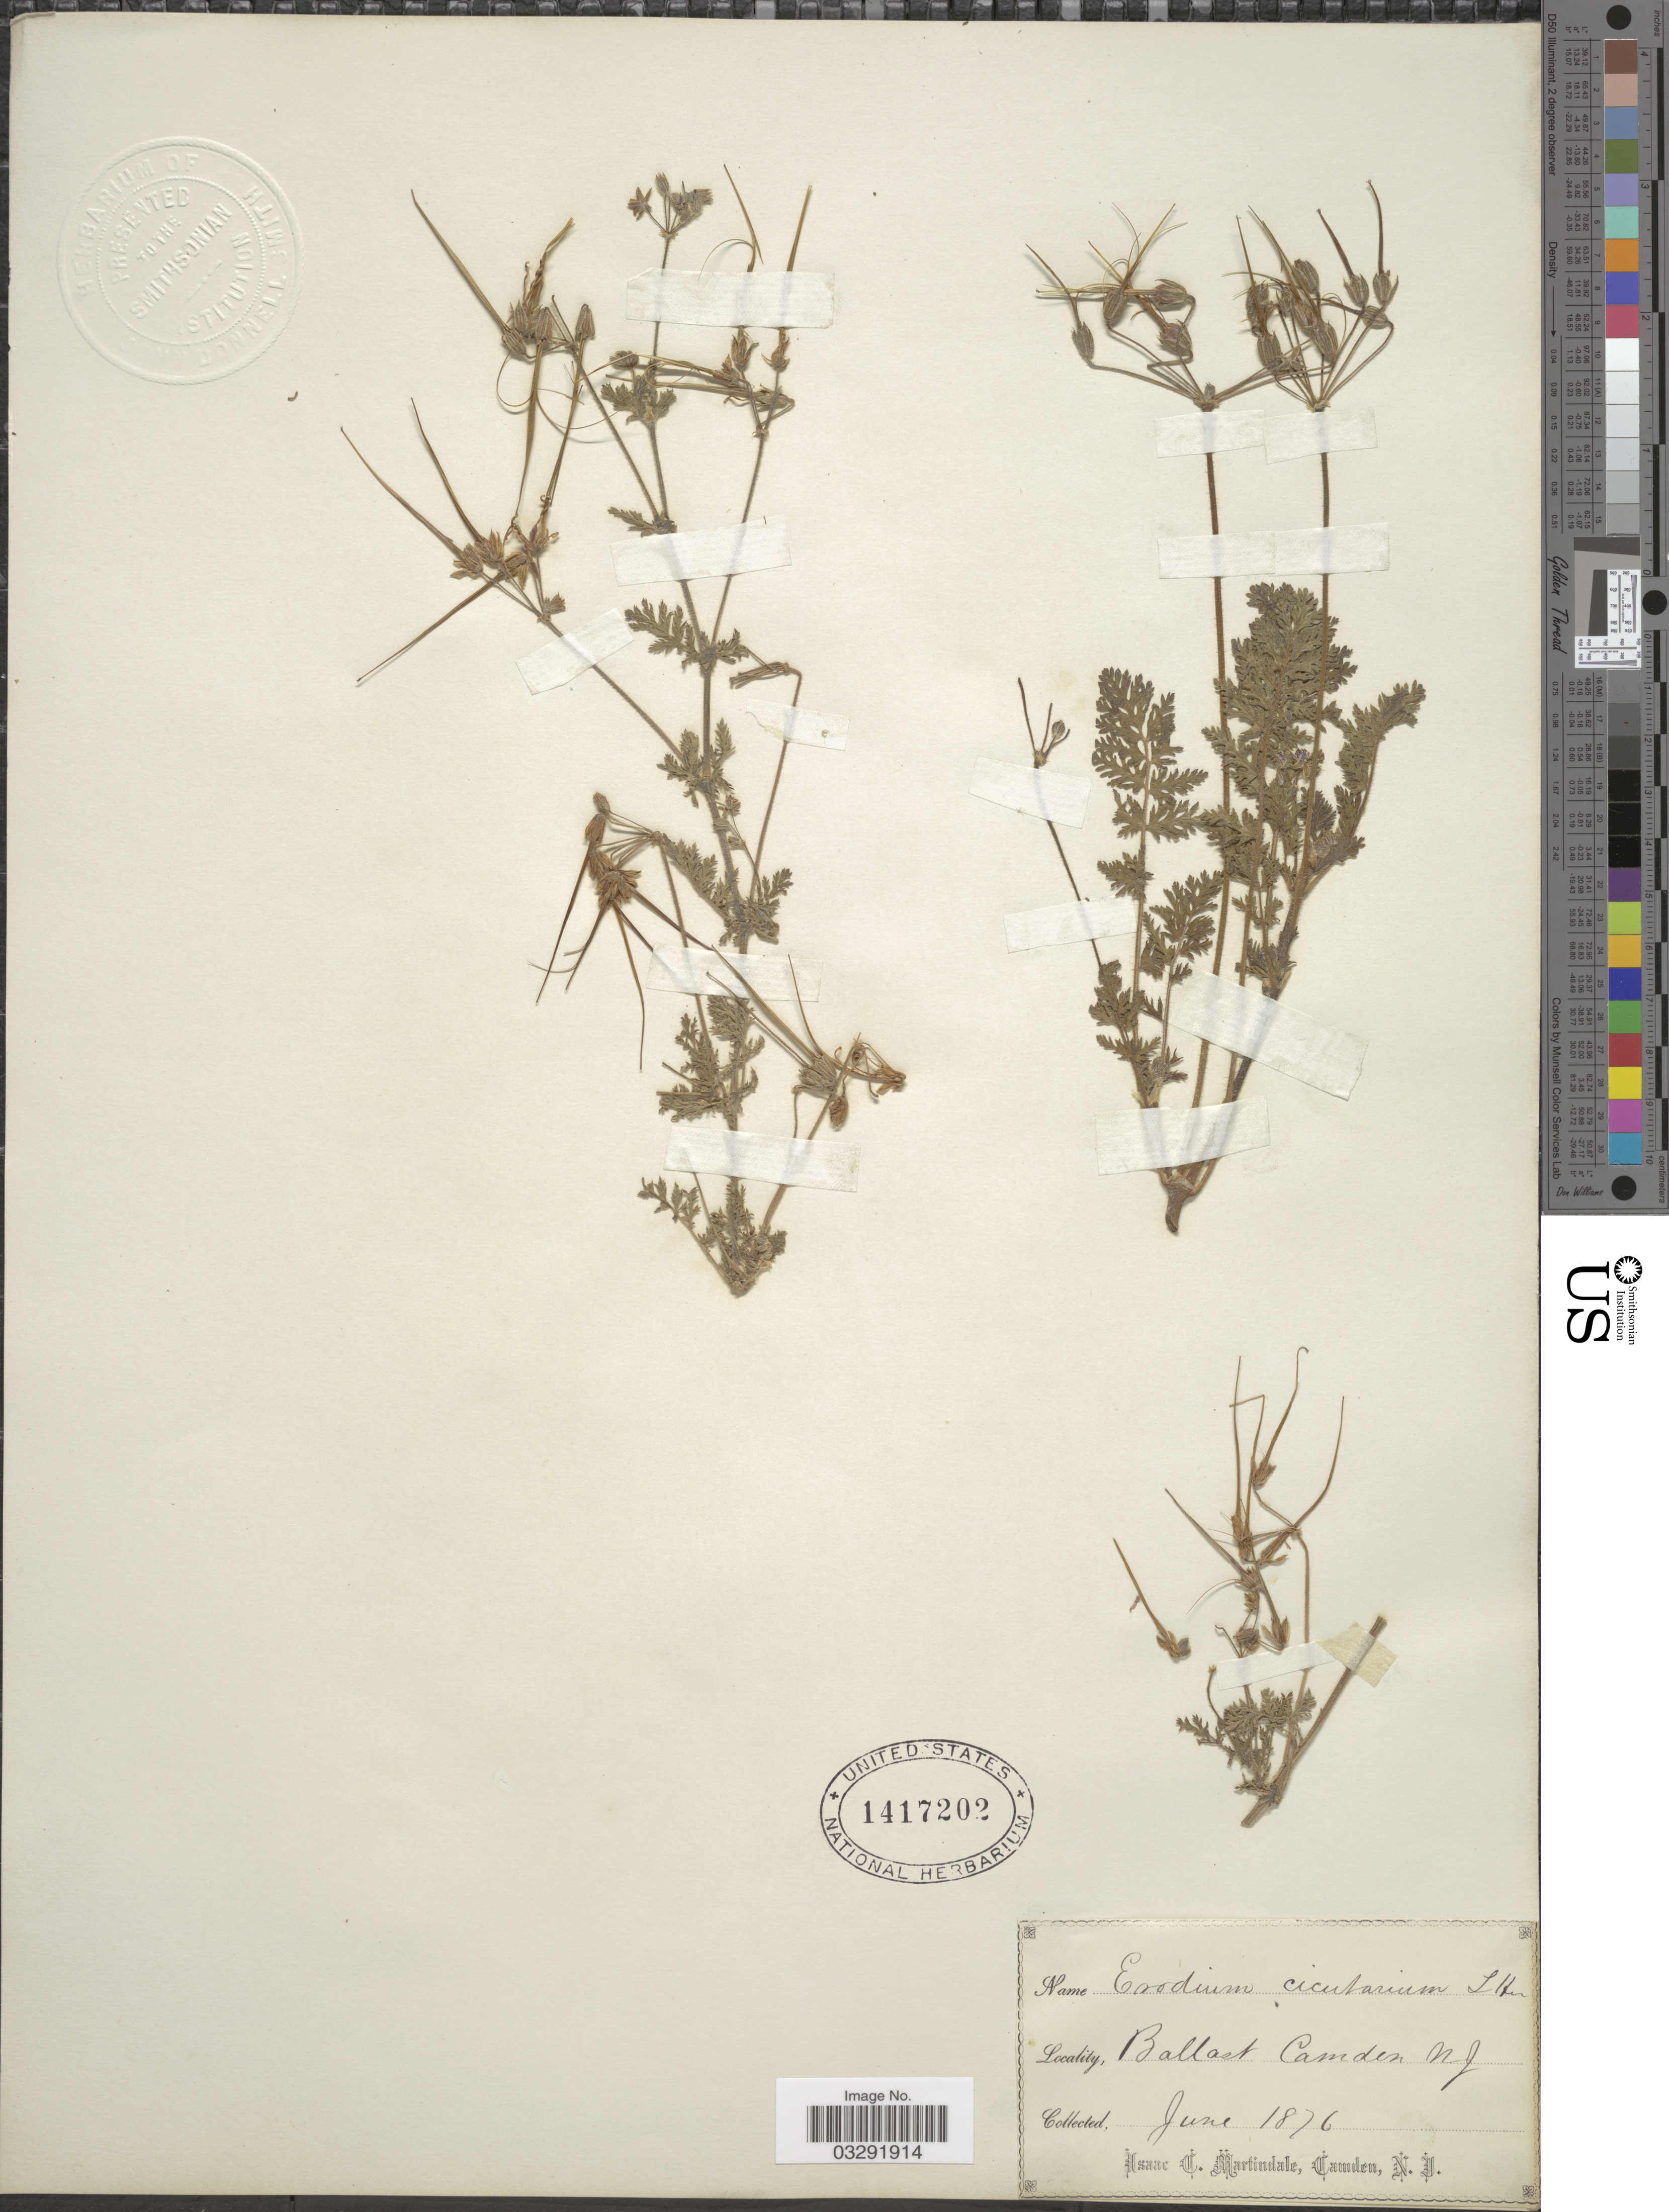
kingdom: Plantae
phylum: Tracheophyta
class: Magnoliopsida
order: Geraniales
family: Geraniaceae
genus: Erodium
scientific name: Erodium cicutarium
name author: (L.) L'Hér.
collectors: I. C. Martindale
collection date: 1876-06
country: United States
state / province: New Jersey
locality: Ballast Camden.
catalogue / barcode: US 1417202